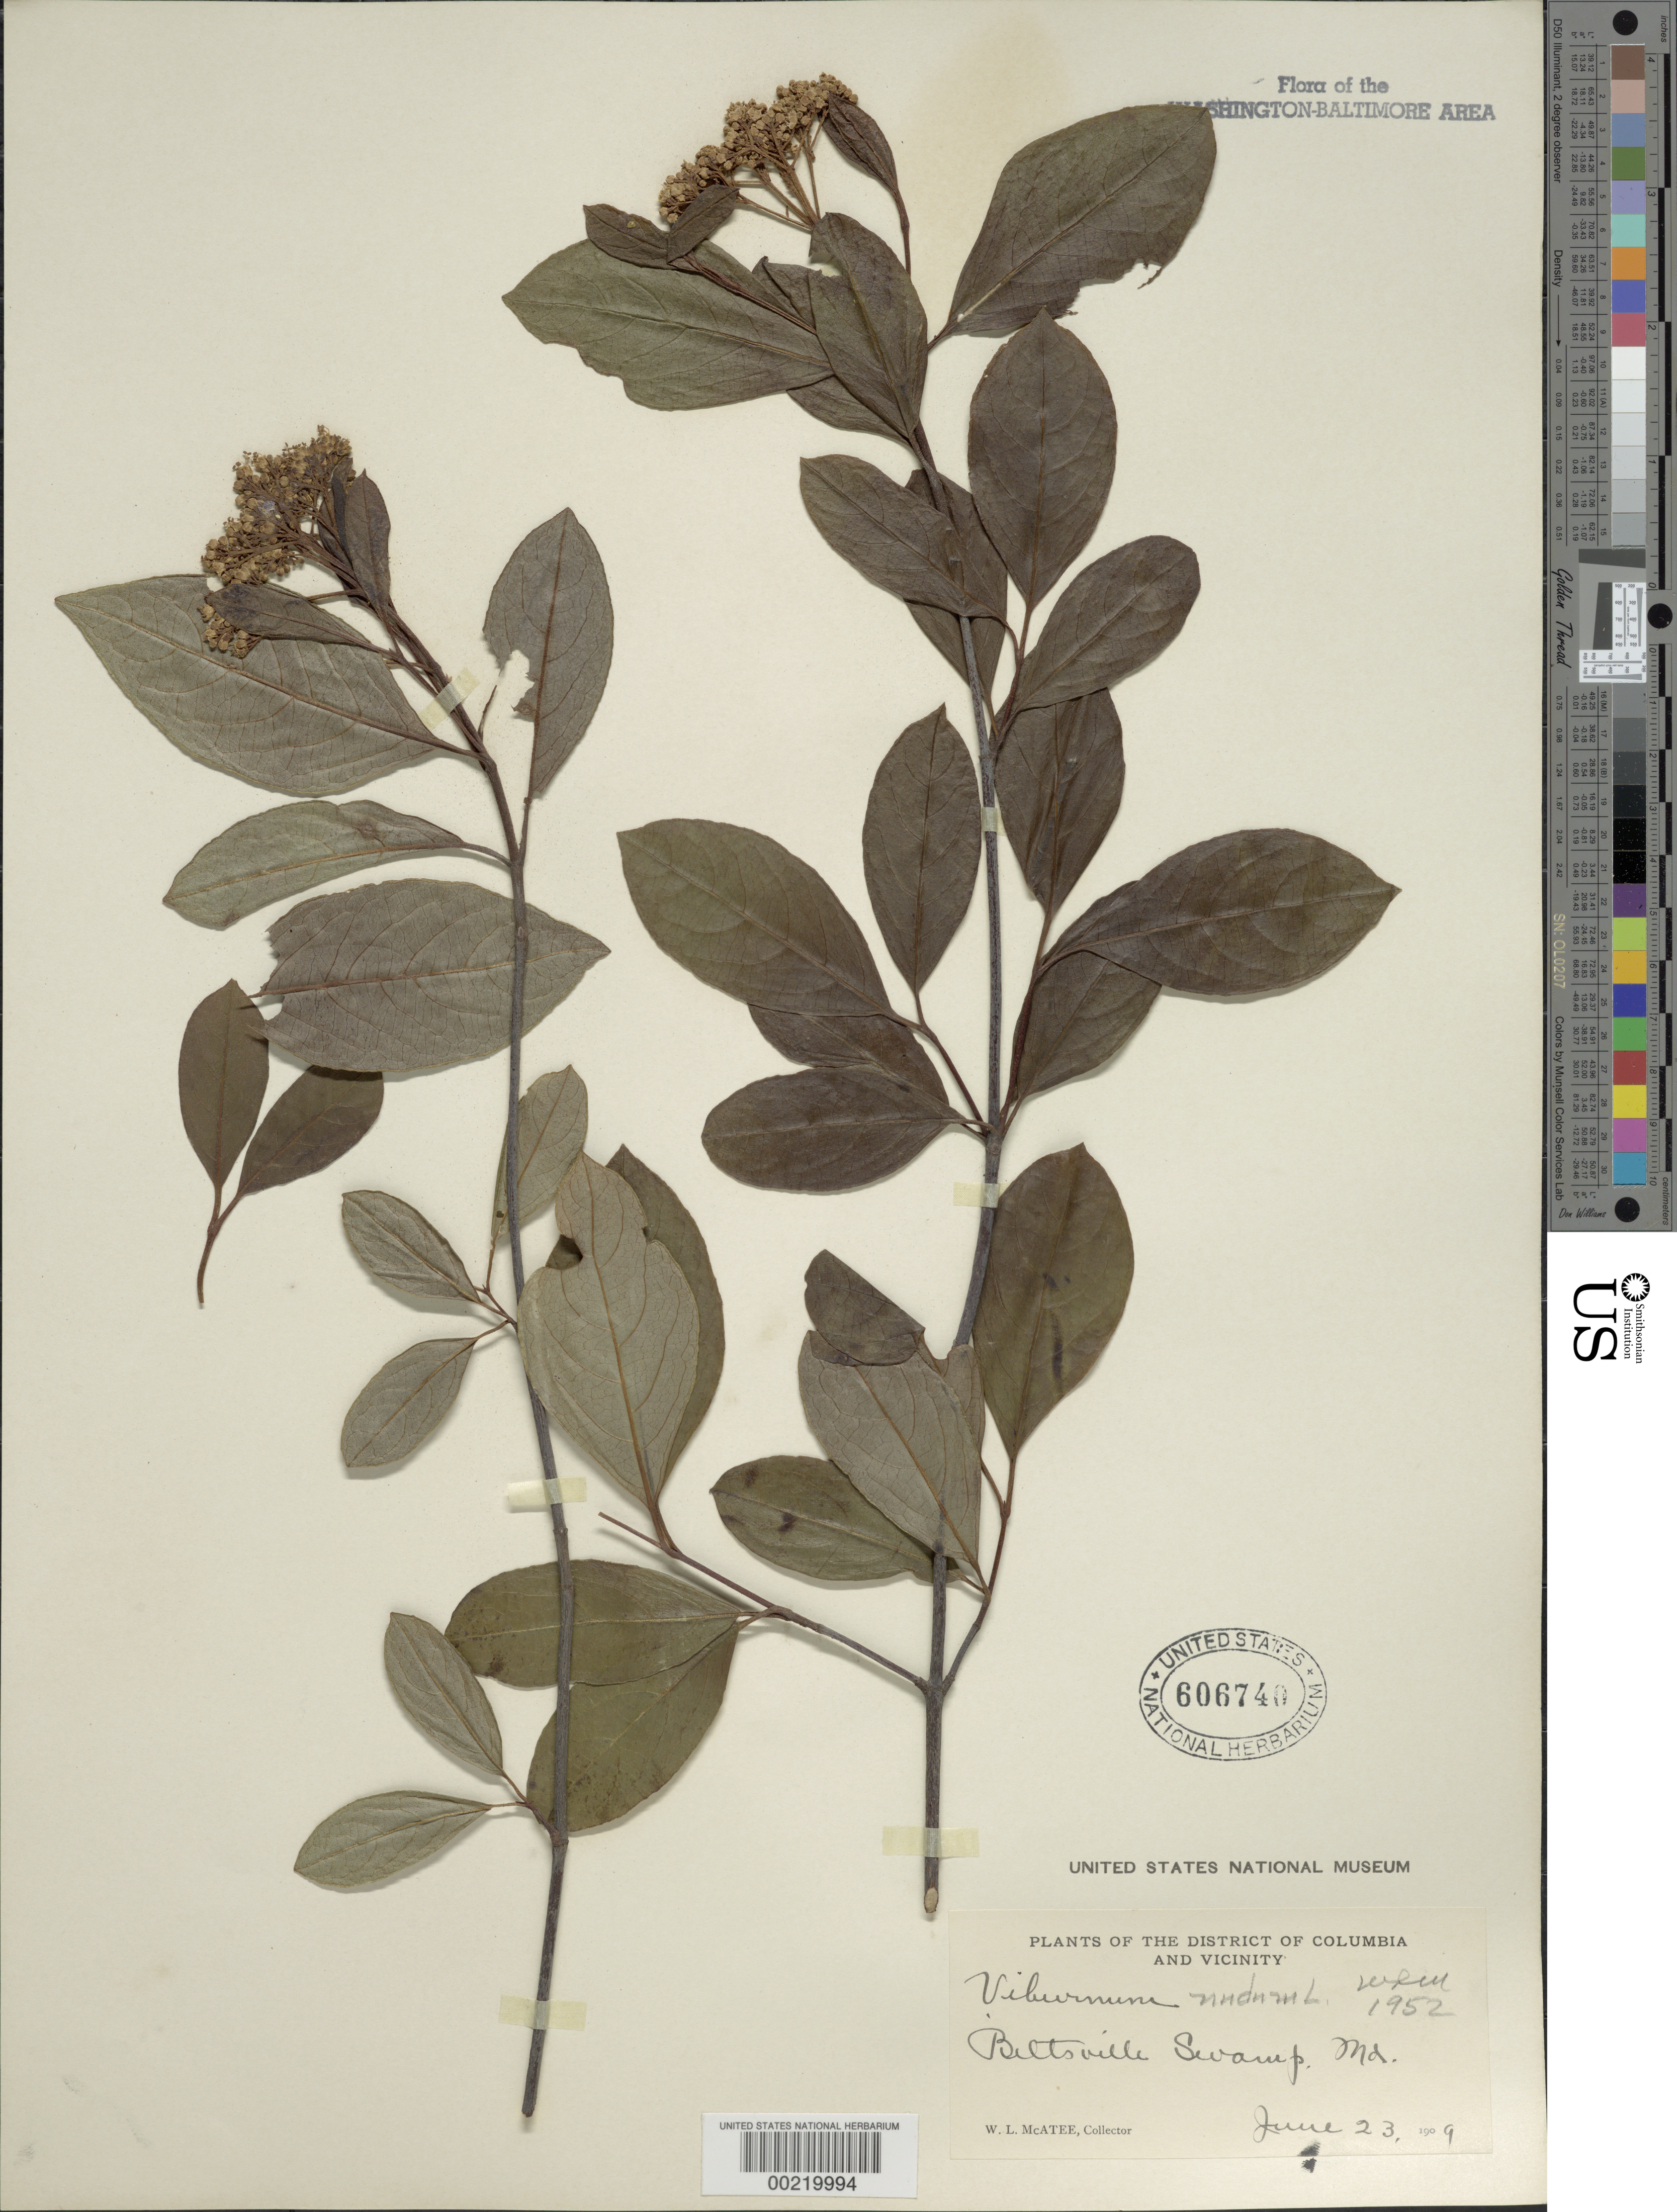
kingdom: Plantae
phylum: Tracheophyta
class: Magnoliopsida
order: Dipsacales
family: Viburnaceae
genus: Viburnum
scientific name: Viburnum nudum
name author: L.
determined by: McAtee, W. L.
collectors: W. McAtee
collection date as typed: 23 Jun 1909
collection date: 1909-06-23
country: United States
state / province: Maryland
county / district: Prince George's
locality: Beltsville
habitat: Swamp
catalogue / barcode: US 606740